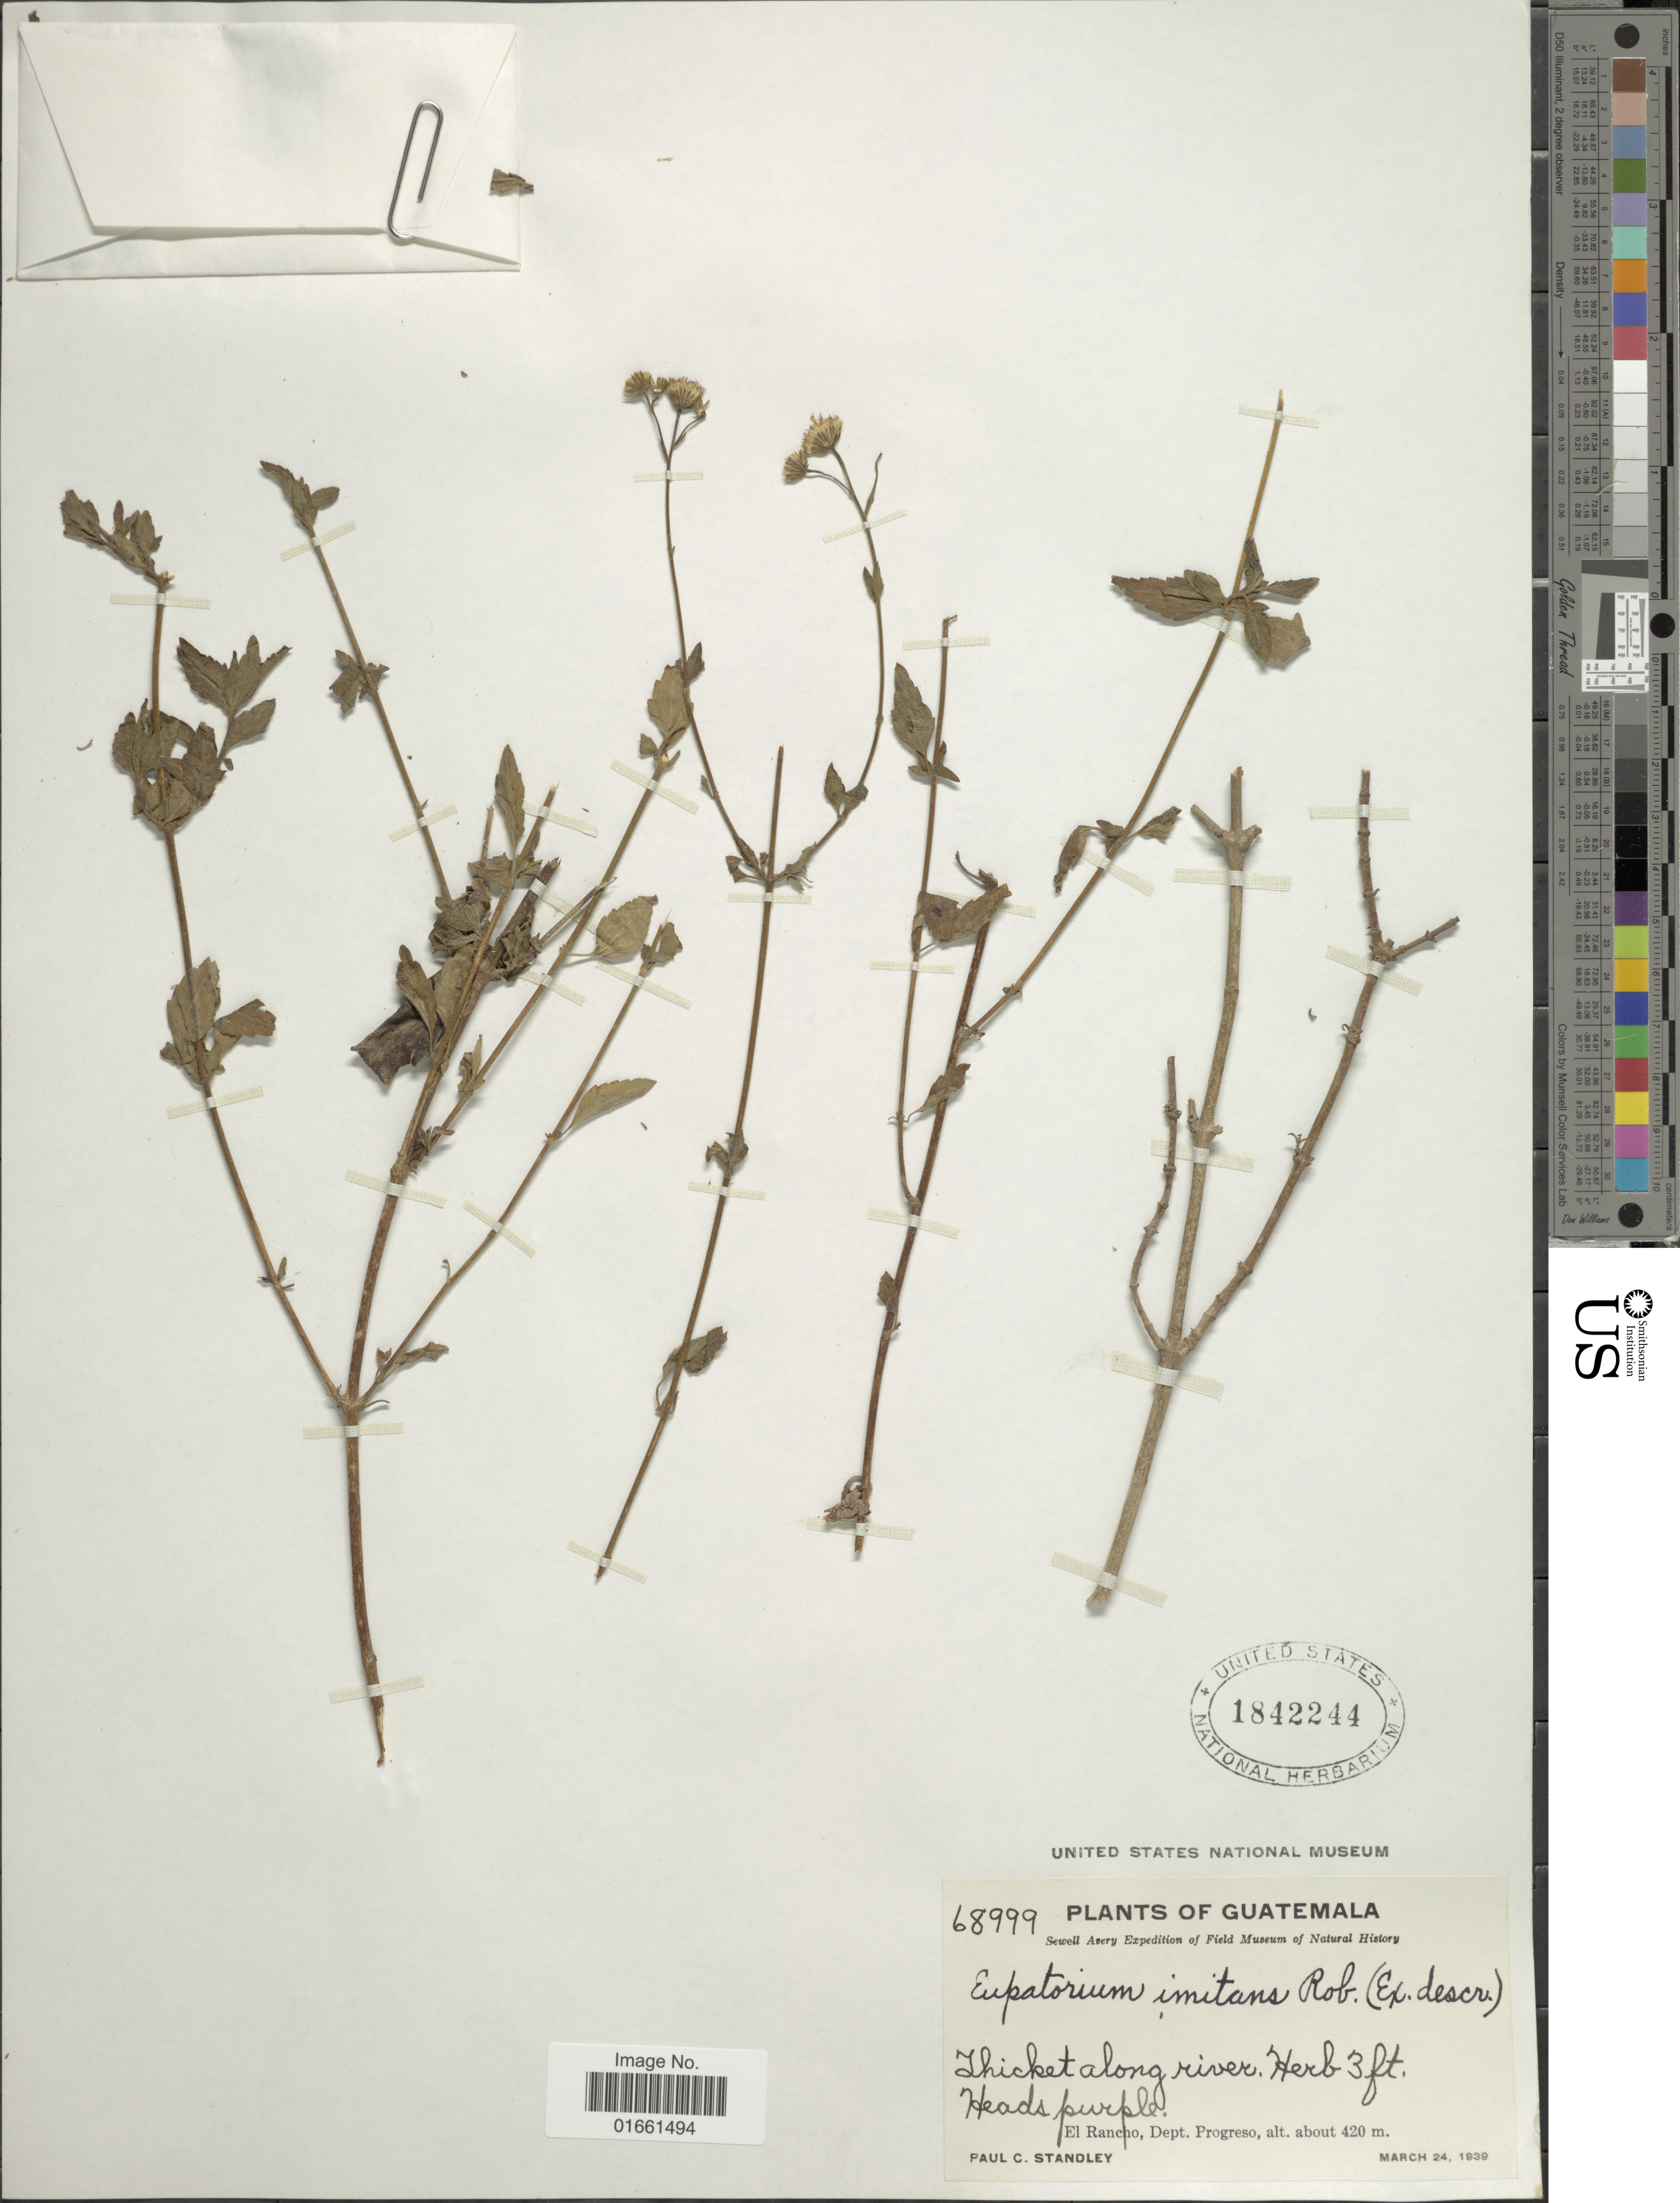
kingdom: Plantae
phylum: Tracheophyta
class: Magnoliopsida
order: Asterales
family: Asteraceae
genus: Fleischmannia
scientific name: Fleischmannia imitans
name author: (B.L. Rob.) R.M. King & H. Rob.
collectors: P. C. Standley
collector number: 68999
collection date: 1939-03-24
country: Guatemala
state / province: El Progreso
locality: El Rancho, Dept. Progreso.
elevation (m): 420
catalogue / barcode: US 1842244